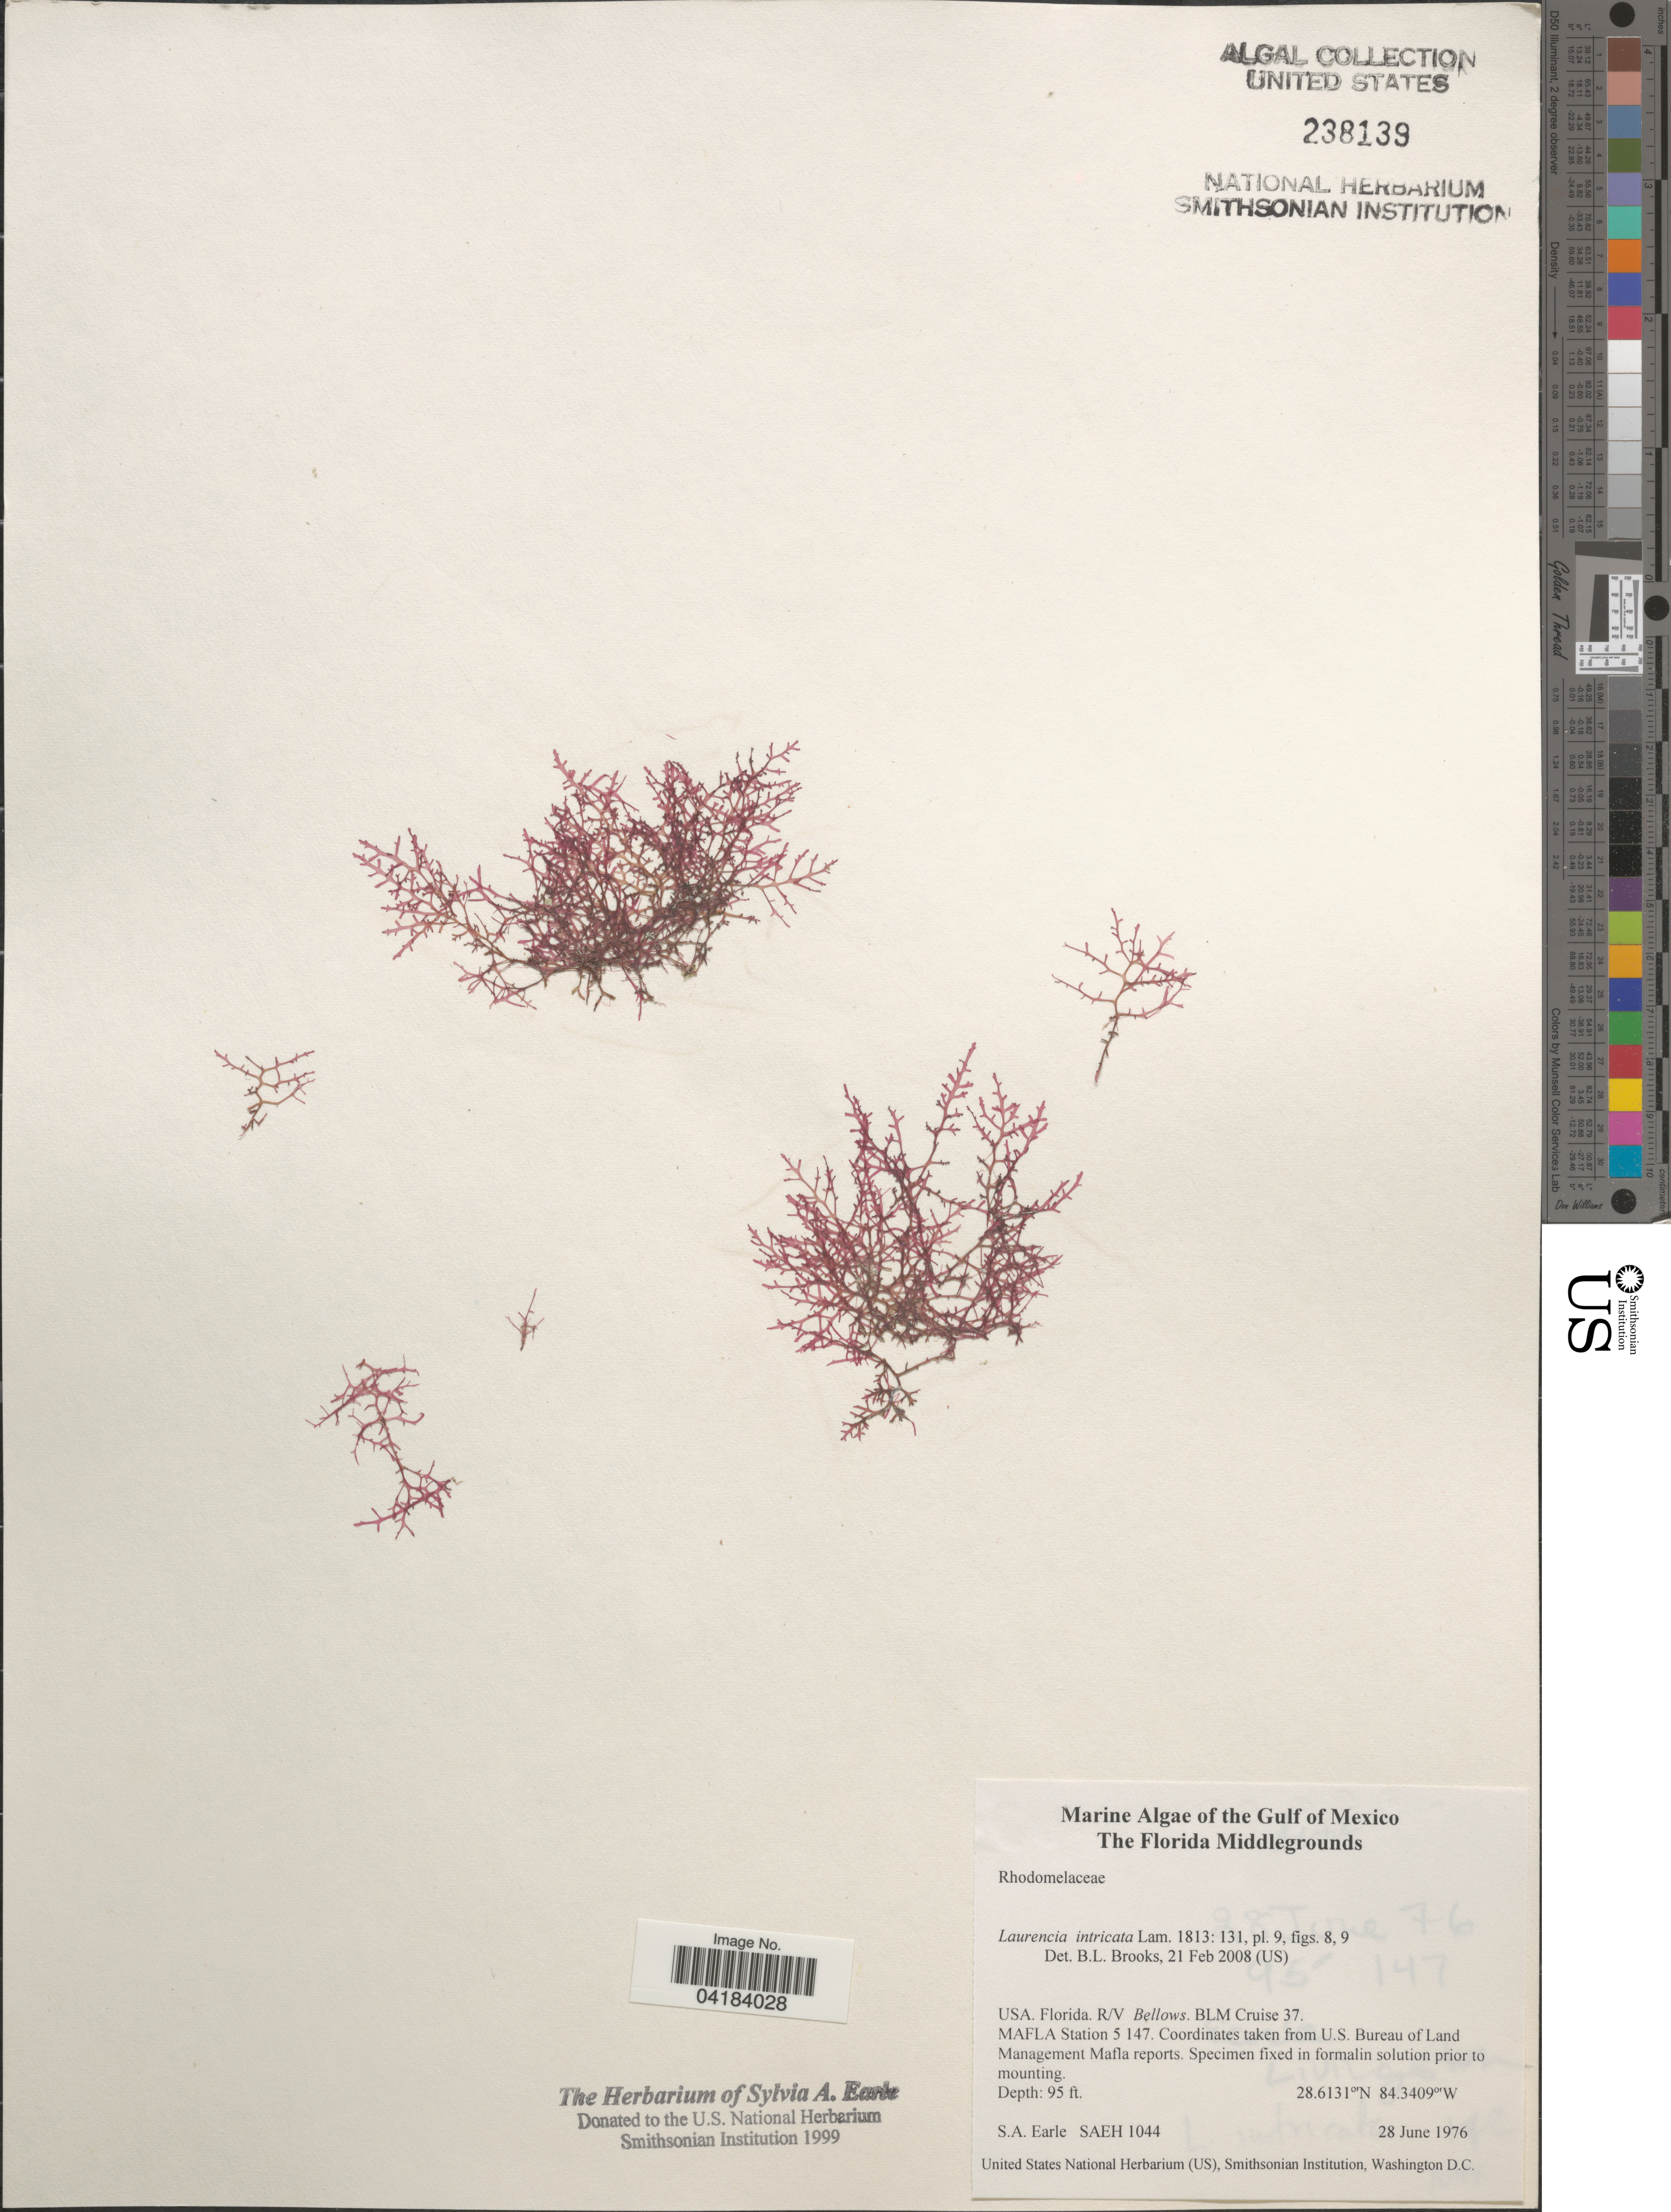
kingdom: Plantae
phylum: Rhodophyta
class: Florideophyceae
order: Ceramiales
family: Rhodomelaceae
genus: Laurencia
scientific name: Laurencia intricata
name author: J.V.Lamouroux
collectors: S. A. Earle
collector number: SAEH1044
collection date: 1976-06-28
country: United States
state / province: Florida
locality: The Gulf of Mexico. The Florida Middlegrounds. R/V Bellows. BLM Cruise 37. MAFLA Station 5 147.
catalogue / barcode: US 238139